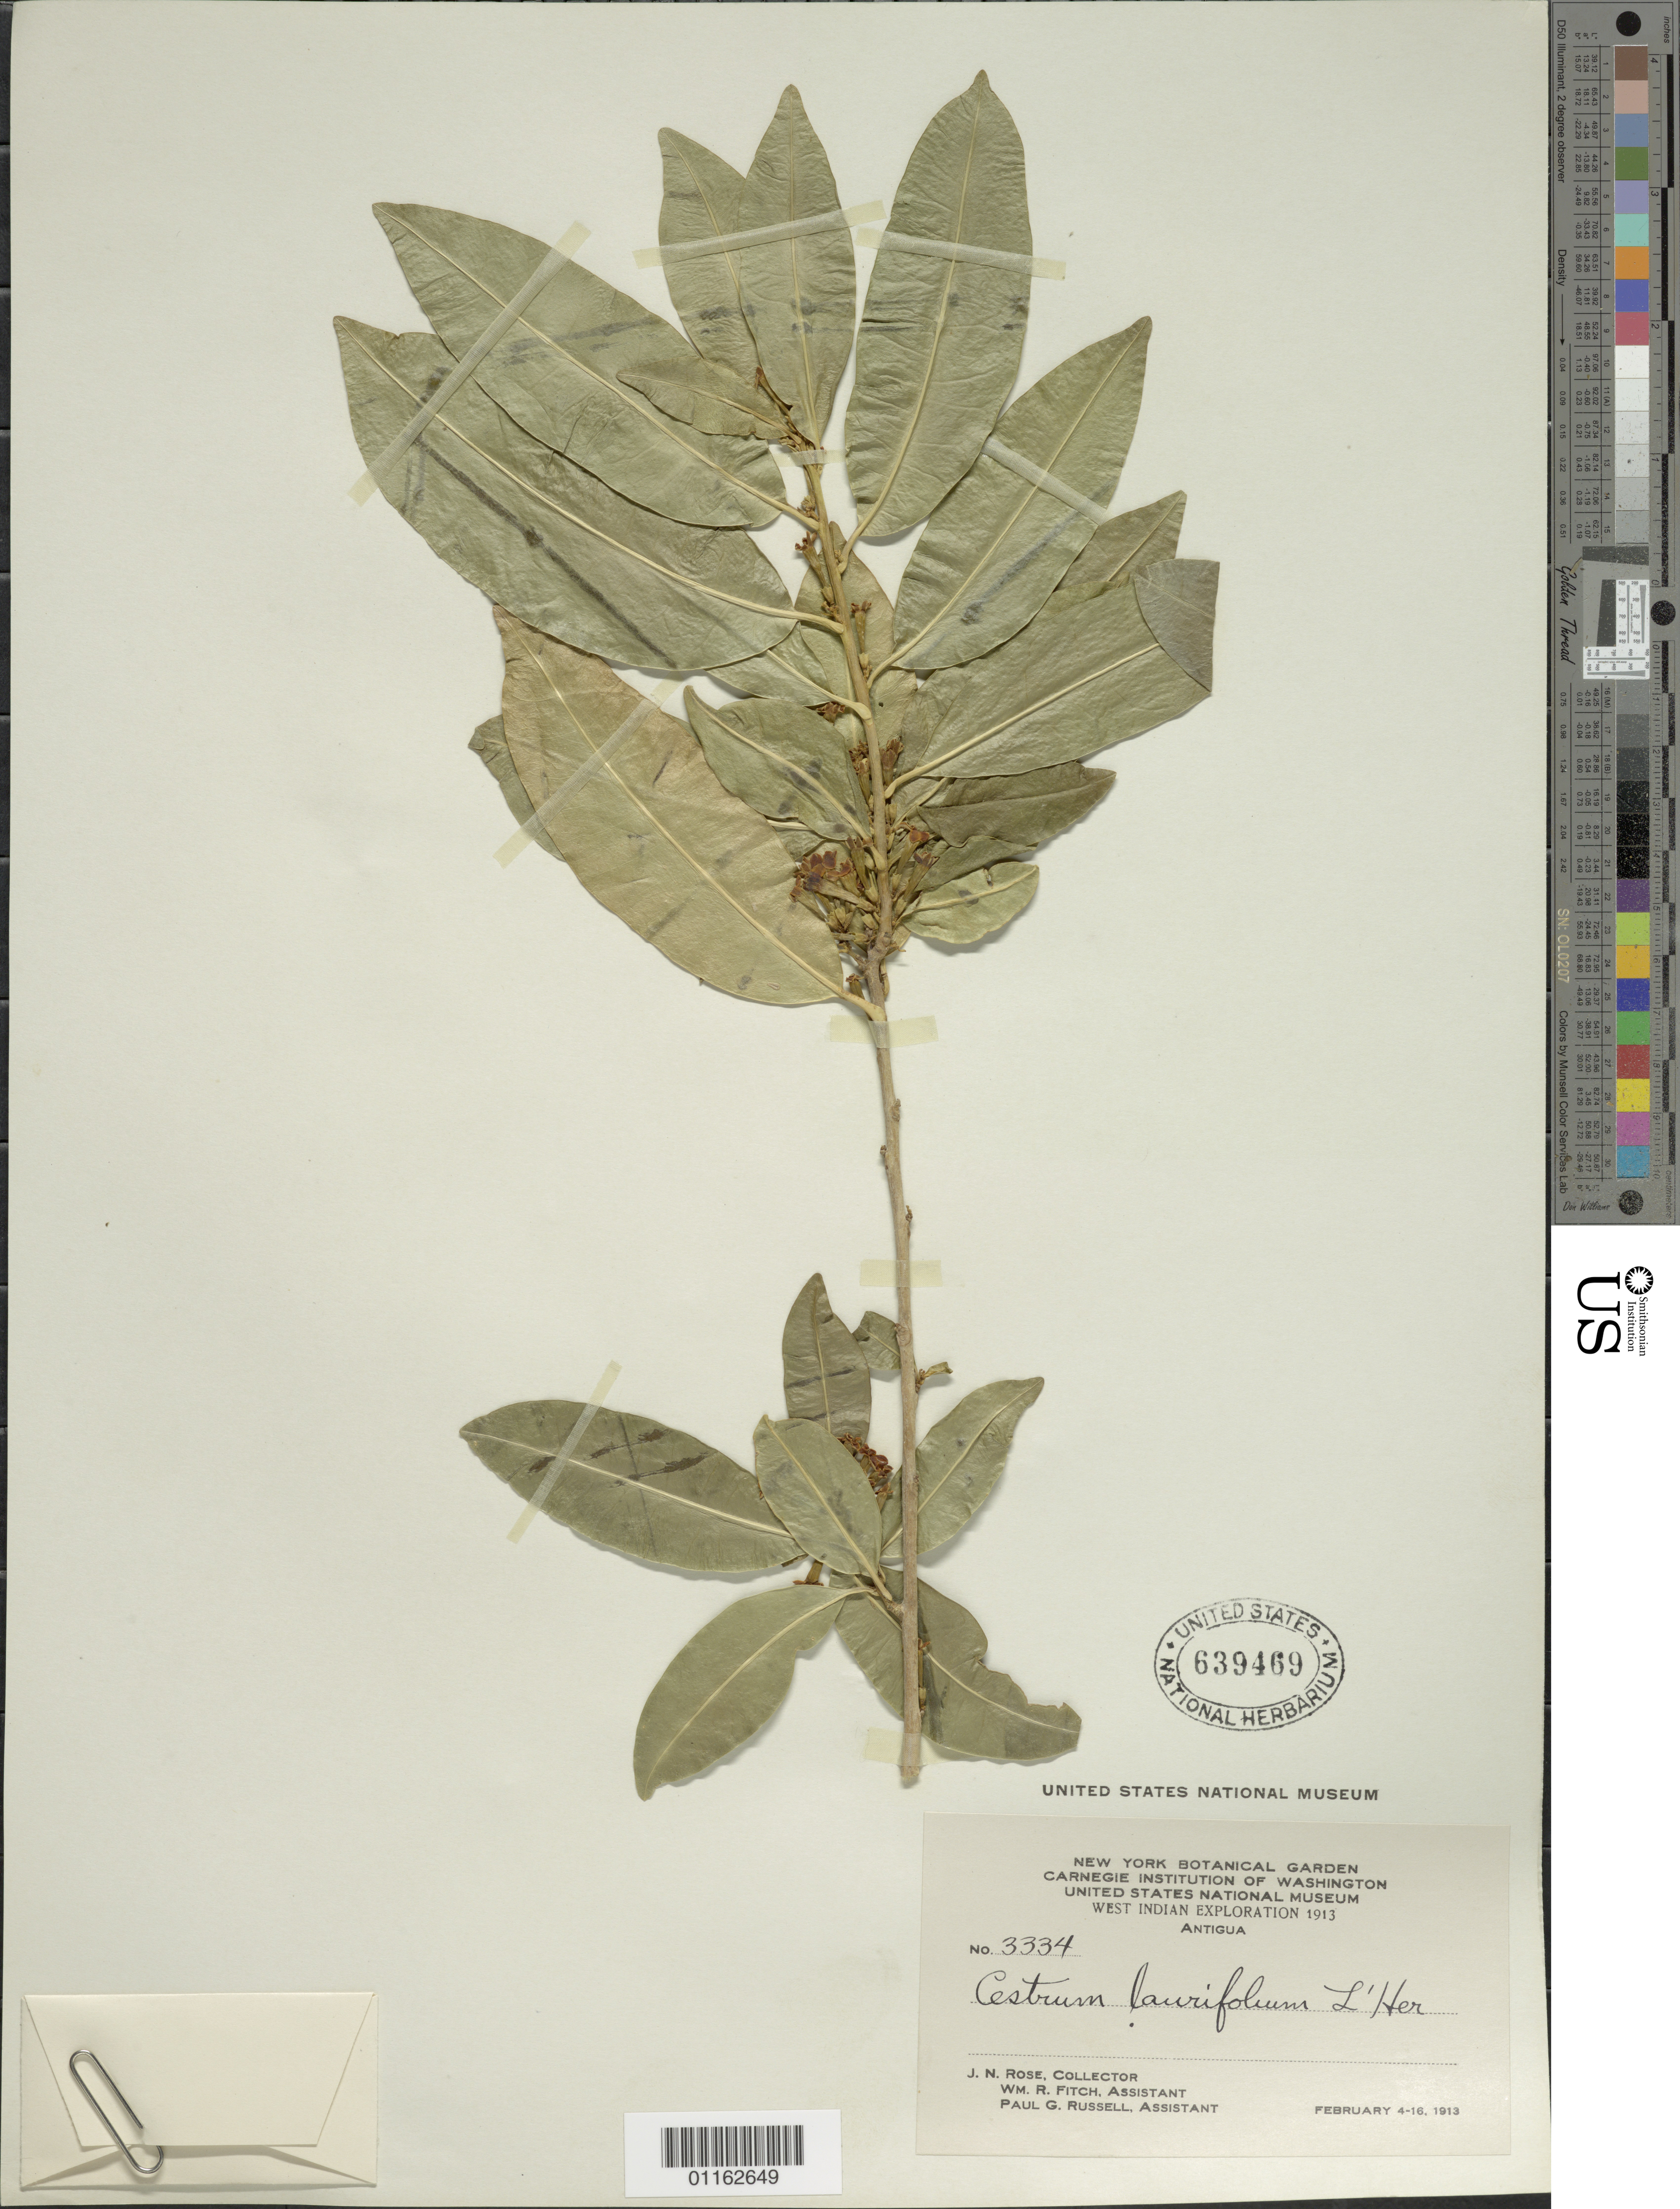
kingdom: Plantae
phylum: Tracheophyta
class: Magnoliopsida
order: Solanales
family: Solanaceae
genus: Cestrum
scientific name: Cestrum laurifolium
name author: L'Hér.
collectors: J. N. Rose, W. R. Fitch & P. G. Russell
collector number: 3334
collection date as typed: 04 Feb 1913 to 16 Feb 1913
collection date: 1913-02-04/1913-02-16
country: Antigua and Barbuda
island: Antigua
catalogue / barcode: US 639469